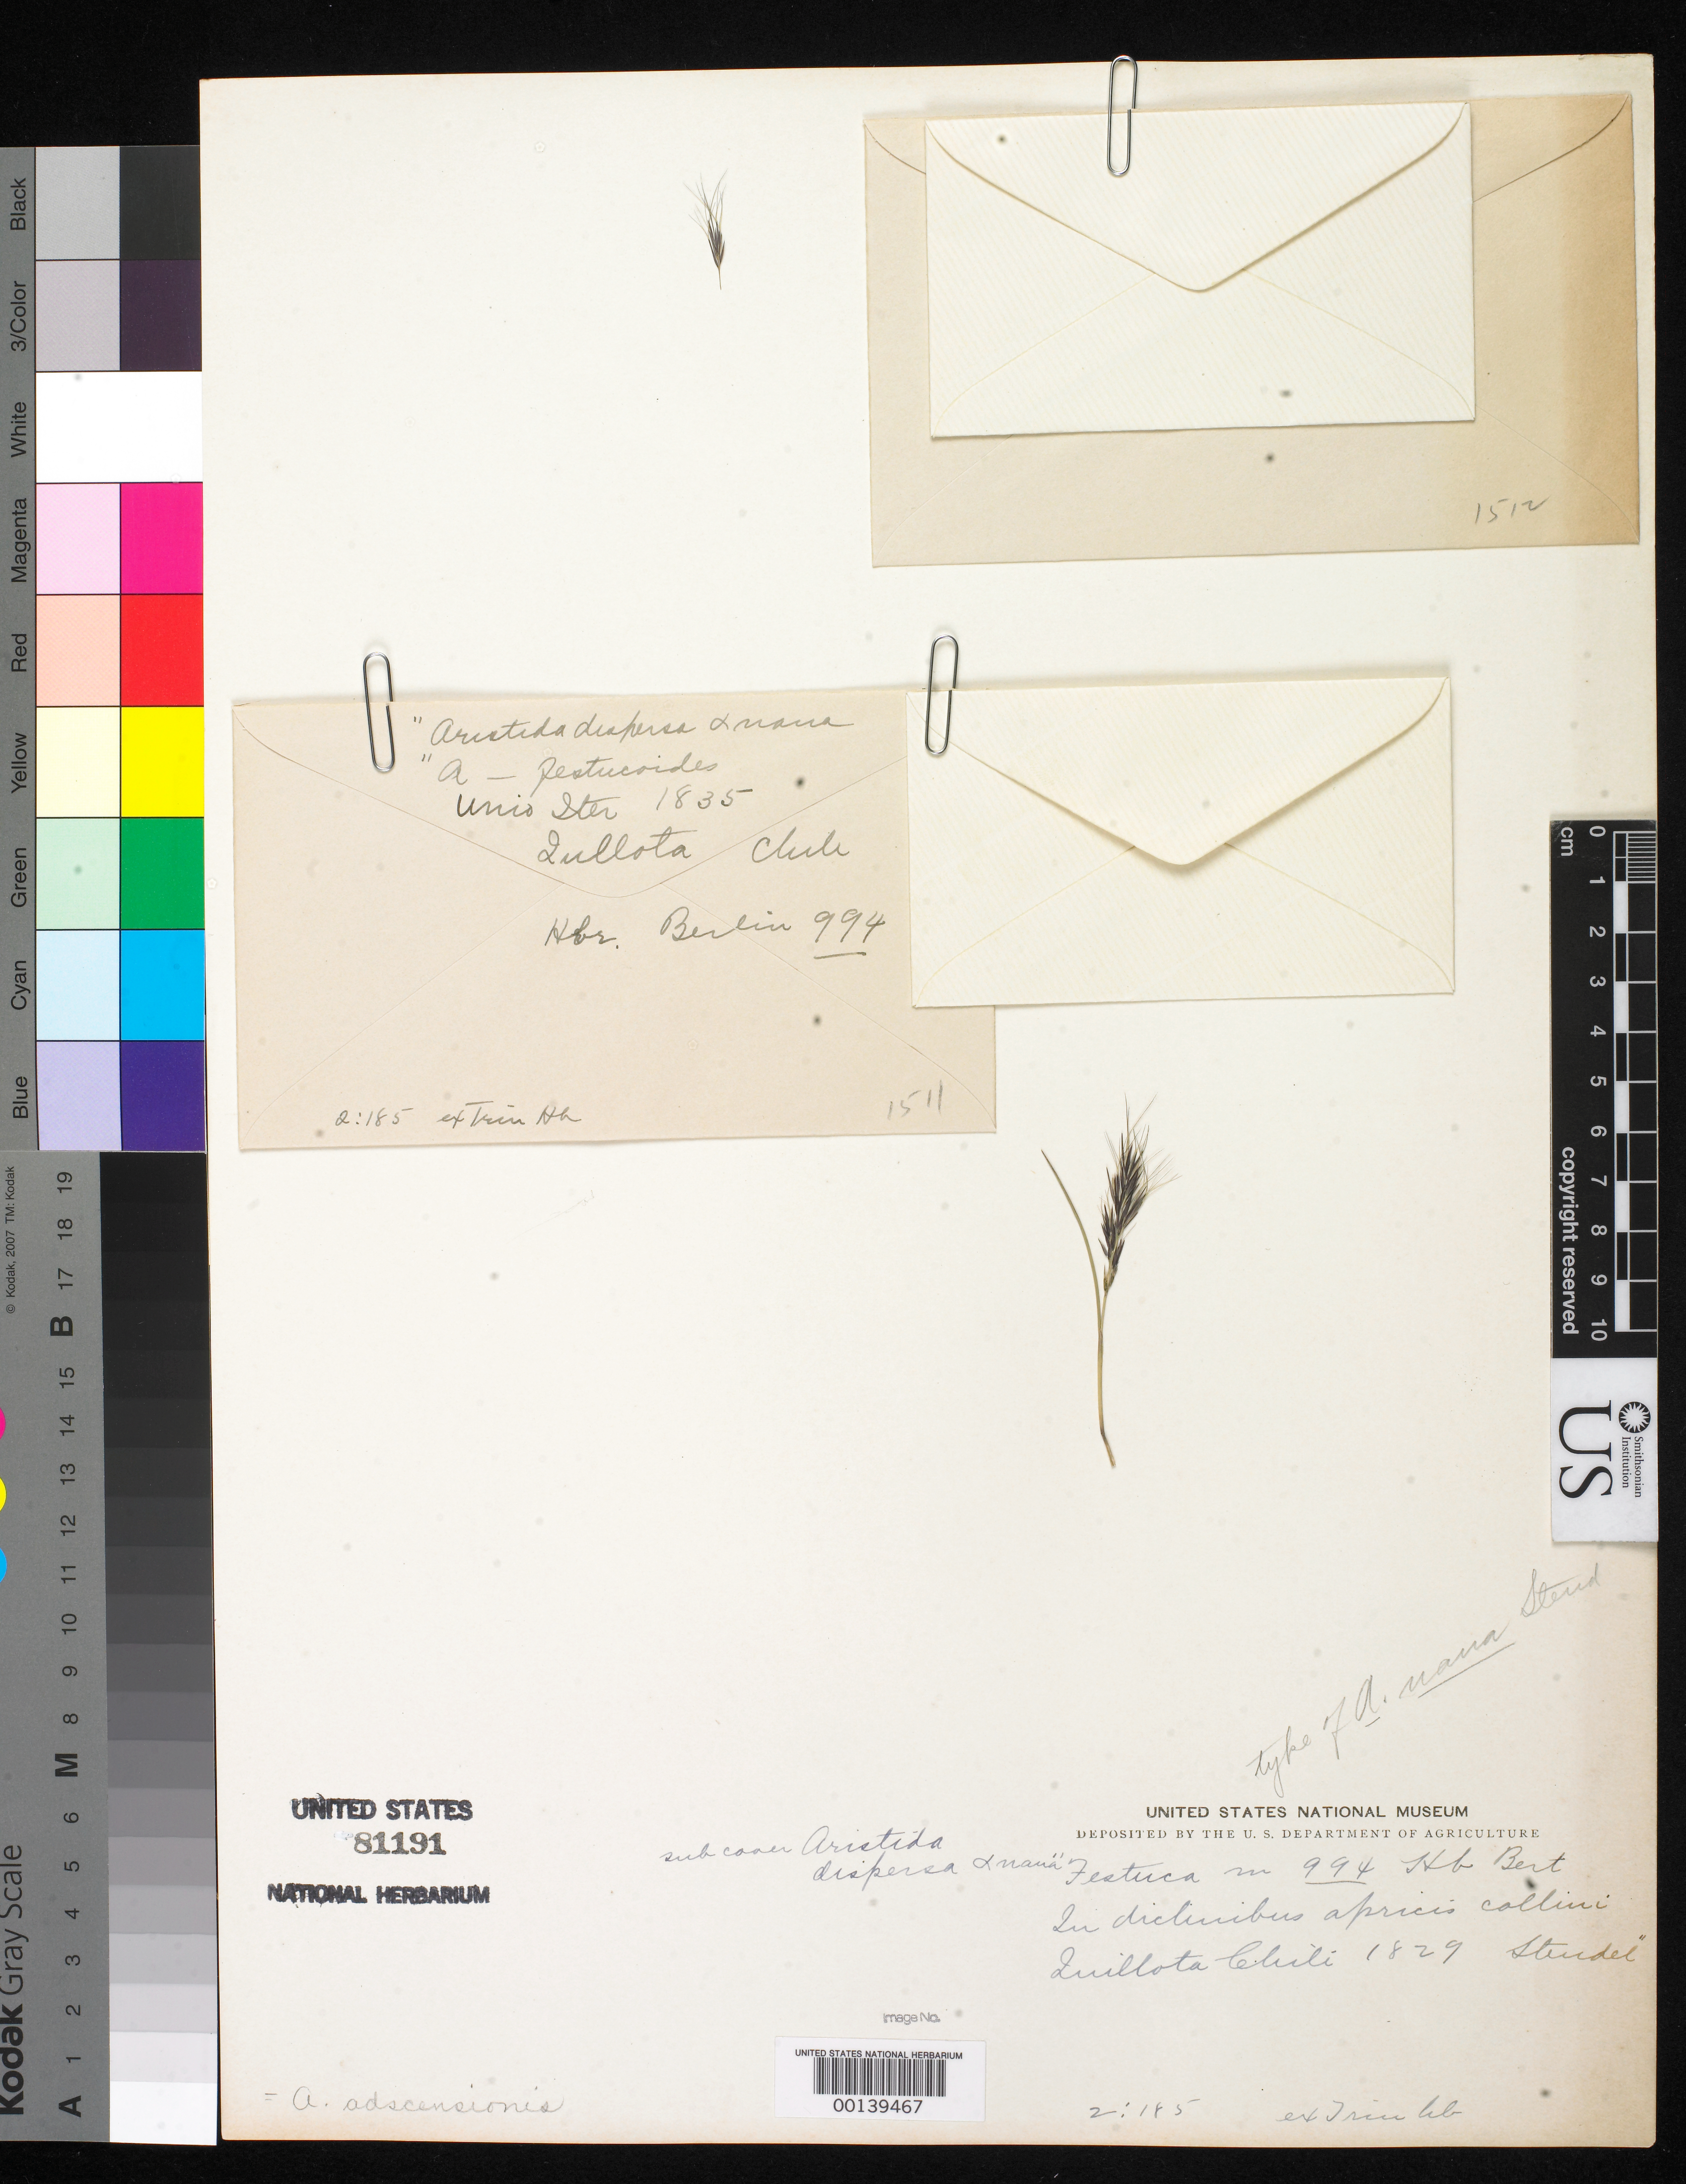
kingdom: Plantae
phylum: Tracheophyta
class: Liliopsida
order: Poales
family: Poaceae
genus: Aristida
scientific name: Aristida dispersa var. nana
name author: Trin. & Rupr.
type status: Type Fragment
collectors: C. L. G. Bertero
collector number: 994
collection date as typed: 1829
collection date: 1829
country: Chile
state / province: Valparaíso (V)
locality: Quillota.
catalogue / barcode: US 81191